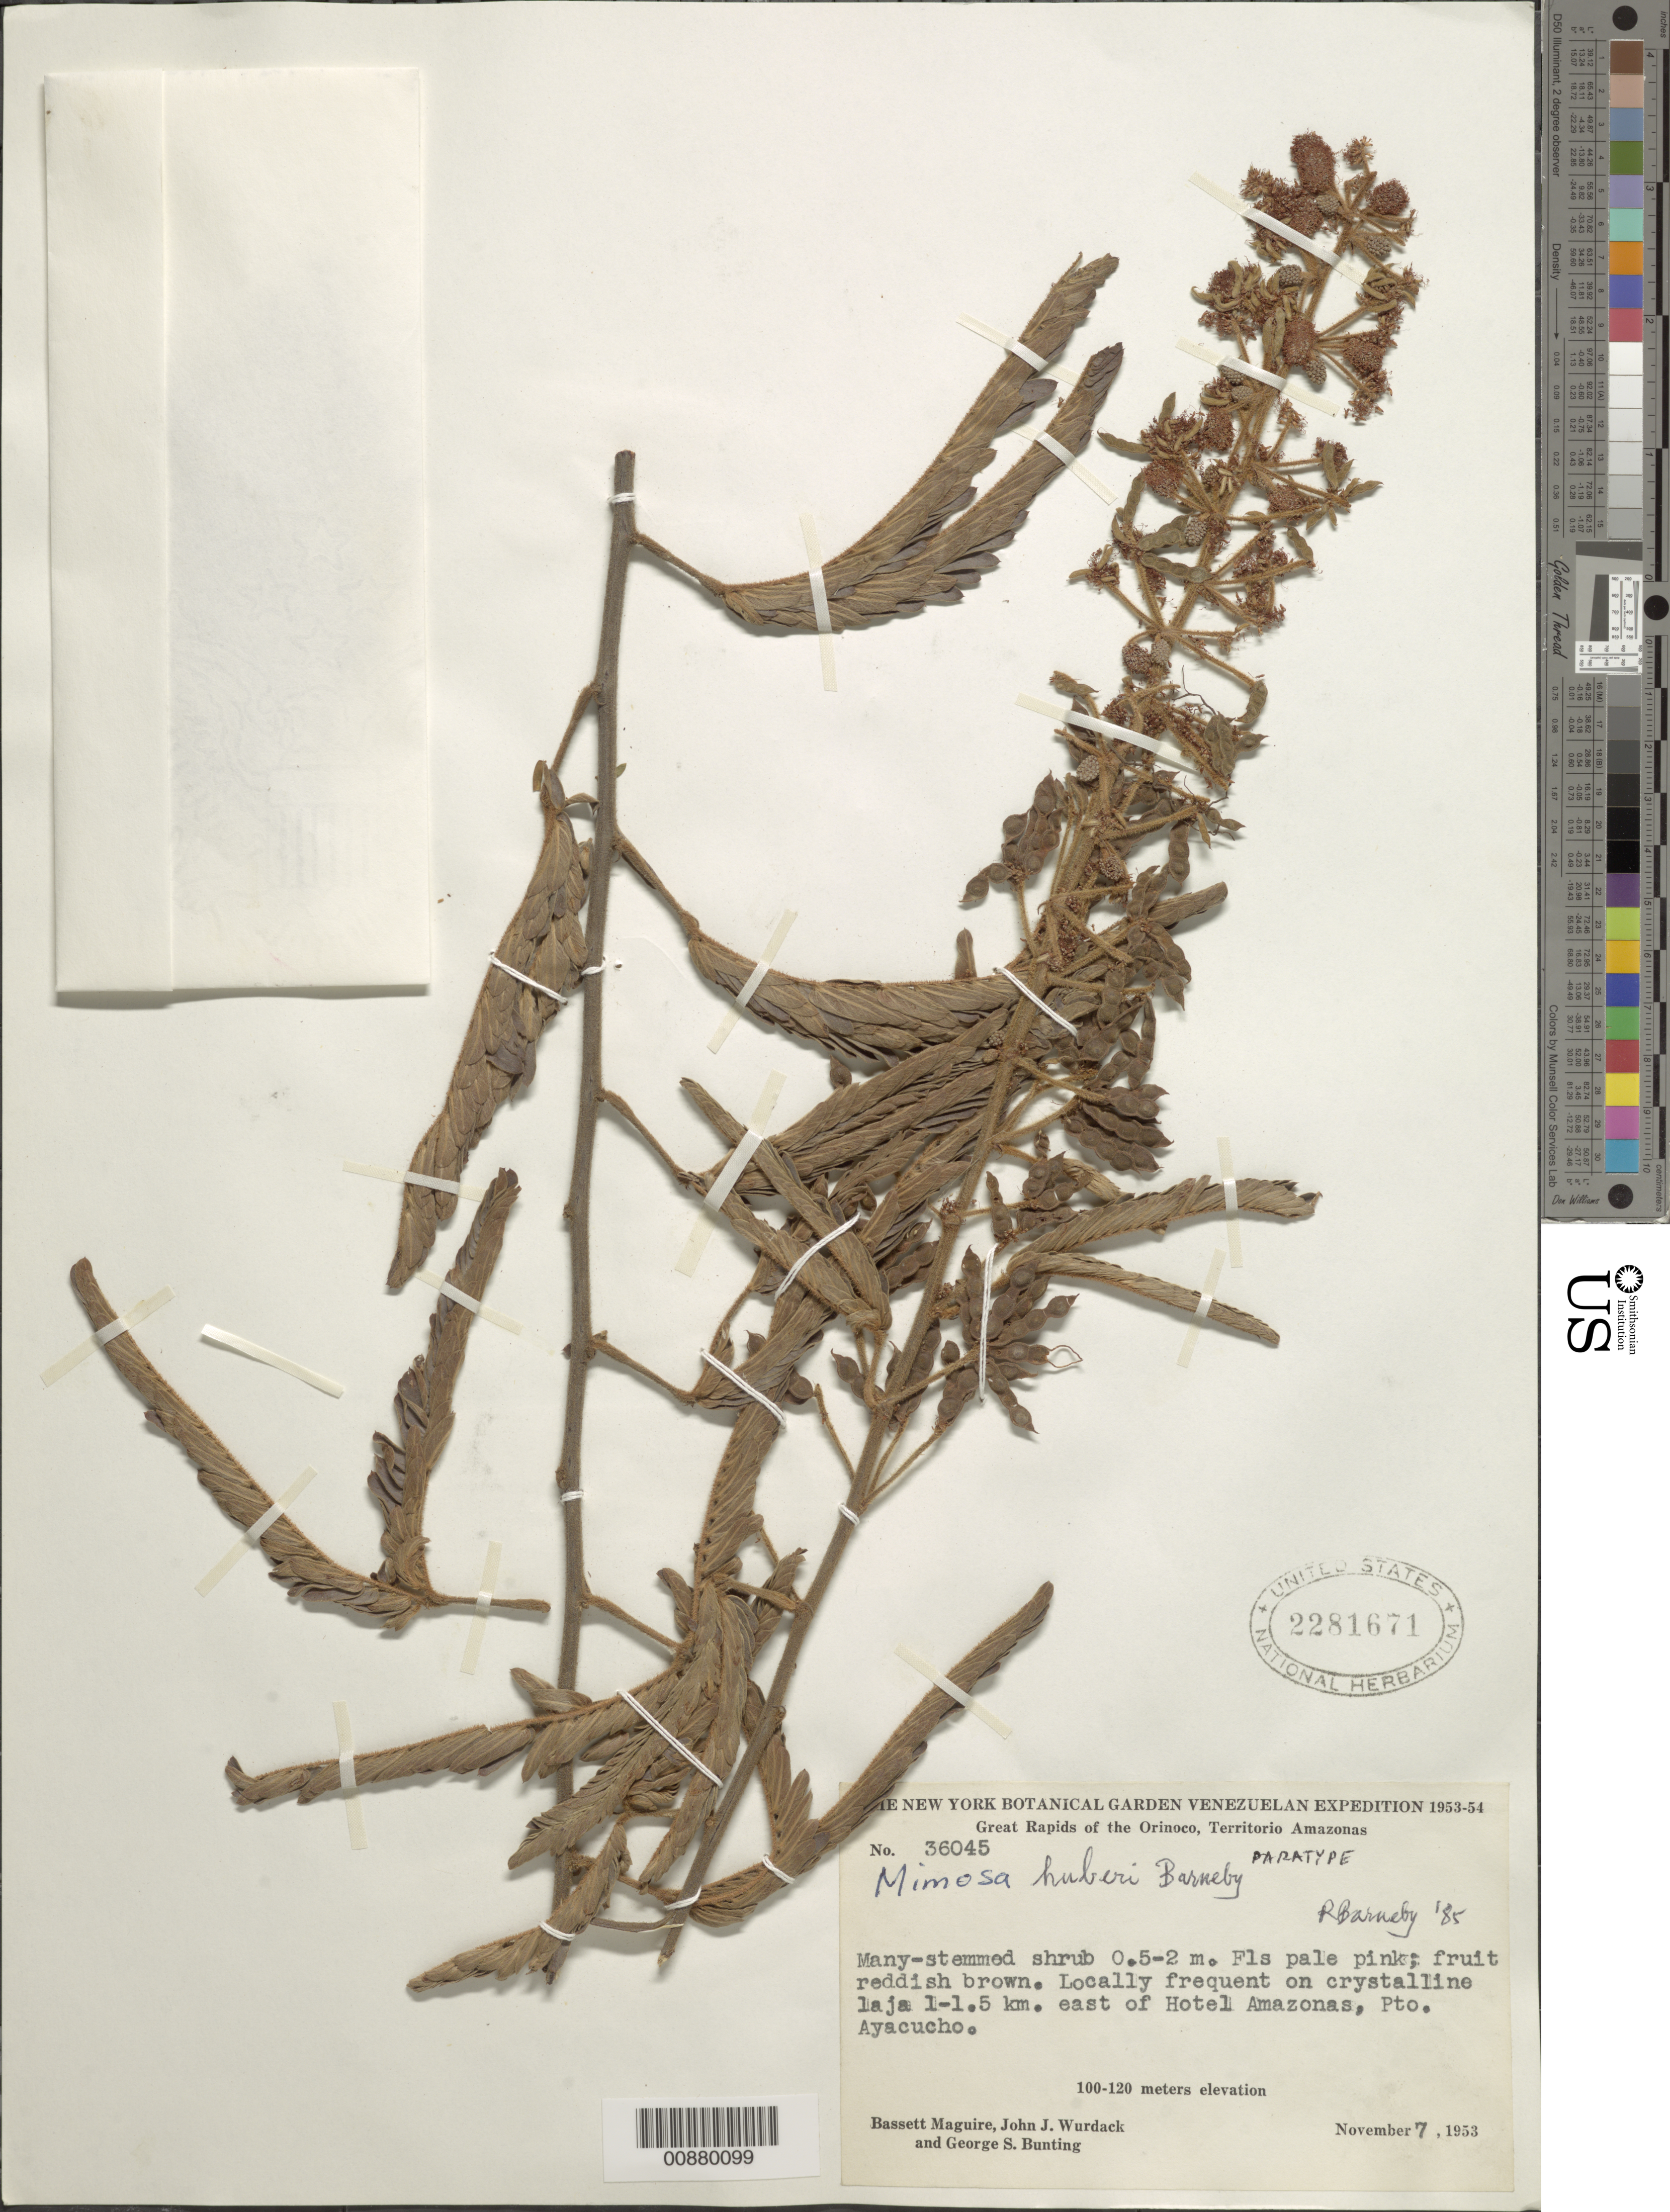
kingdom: Plantae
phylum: Tracheophyta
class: Magnoliopsida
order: Fabales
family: Fabaceae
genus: Mimosa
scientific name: Mimosa huberi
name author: Barneby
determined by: Barneby, Rupert C., (NY)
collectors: B. Maguire, J. J. Wurdack & G. S. Bunting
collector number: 36045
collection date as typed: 7-Nov-53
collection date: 1953-11-07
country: Venezuela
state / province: Amazonas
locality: Puerto Ayacucho, 1-1.5 km E of Hotel Amazonas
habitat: Crystalline laja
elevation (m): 100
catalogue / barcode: US 2281671